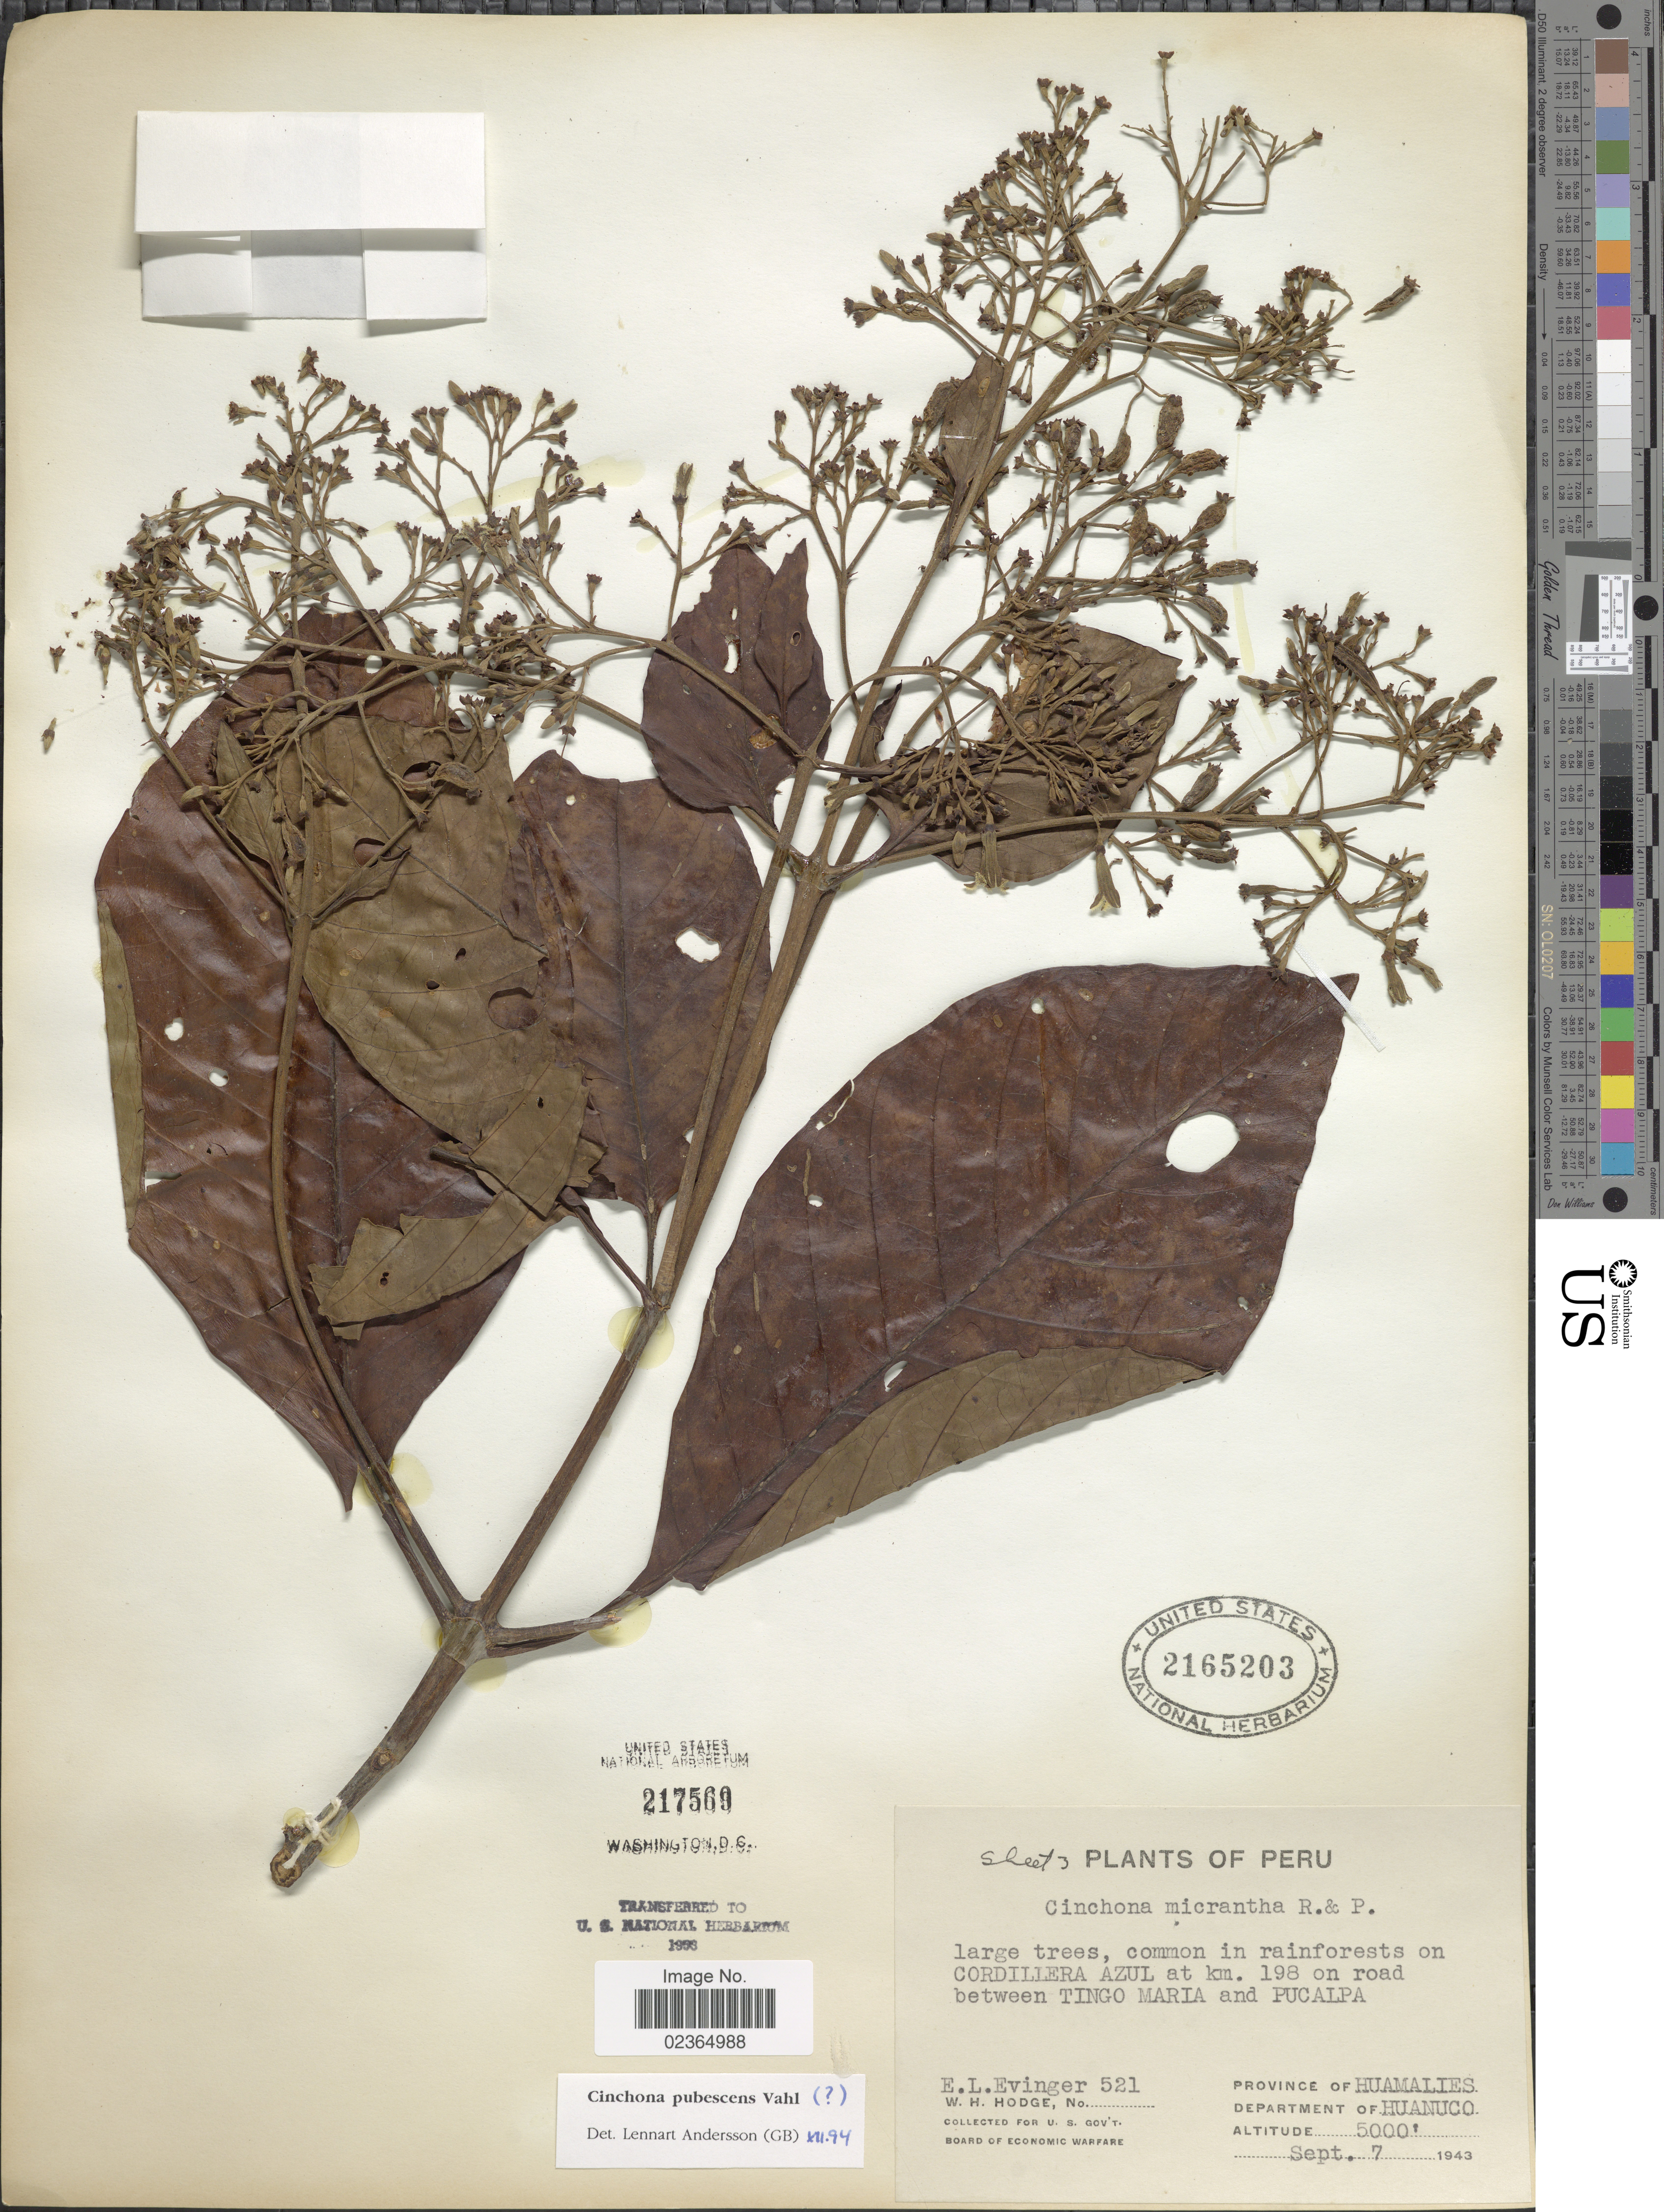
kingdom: Plantae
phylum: Tracheophyta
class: Magnoliopsida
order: Gentianales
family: Rubiaceae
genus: Cinchona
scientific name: Cinchona pubescens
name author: Vahl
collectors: E. Evinger & W. Hodge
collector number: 521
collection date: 1943-09-07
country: Peru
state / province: Huánuco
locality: Cordillera Azul at km. 198 on road between Tingo Maria and Pucalpa. Province of Huamalies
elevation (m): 1524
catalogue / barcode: US 2165203